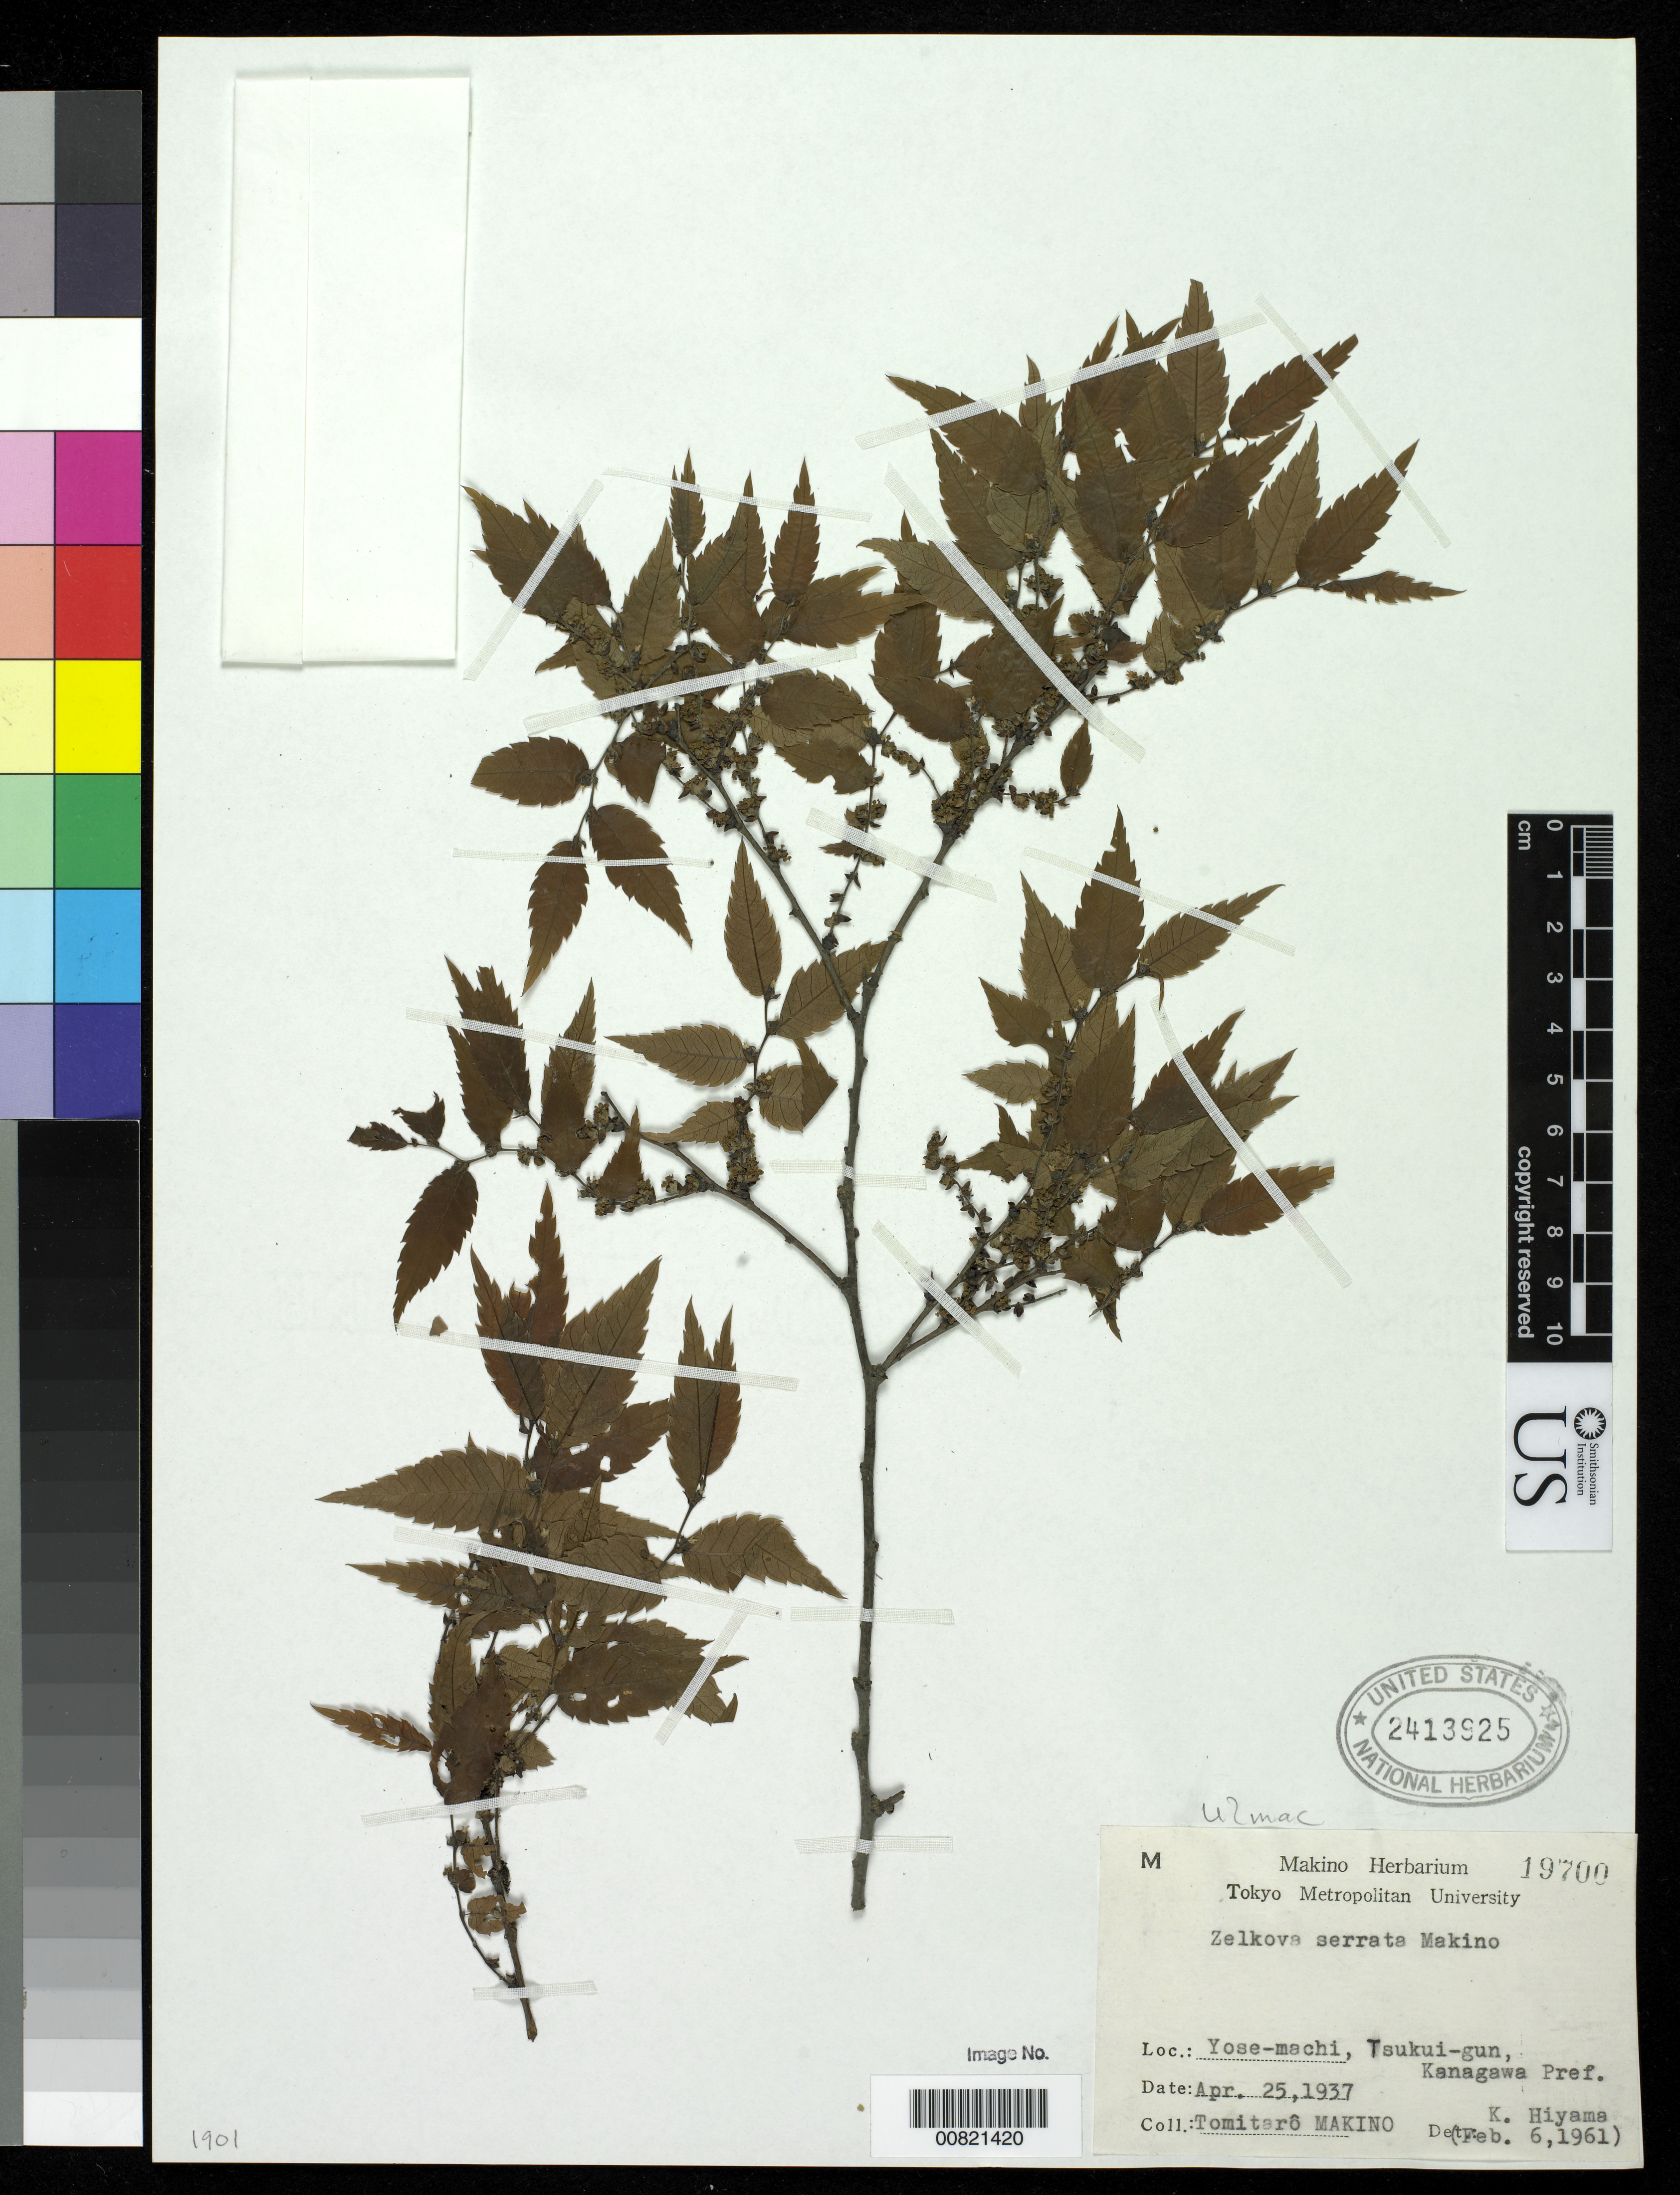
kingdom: Plantae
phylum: Tracheophyta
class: Magnoliopsida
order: Rosales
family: Ulmaceae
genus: Zelkova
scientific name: Zelkova serrata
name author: (Thunb.) Makino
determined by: Hiyama, K.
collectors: T. Makino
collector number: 19700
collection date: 1937-04-25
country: Japan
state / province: Kanagawa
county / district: Tsukui-gun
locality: Yose-Machi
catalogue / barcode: US 2413925